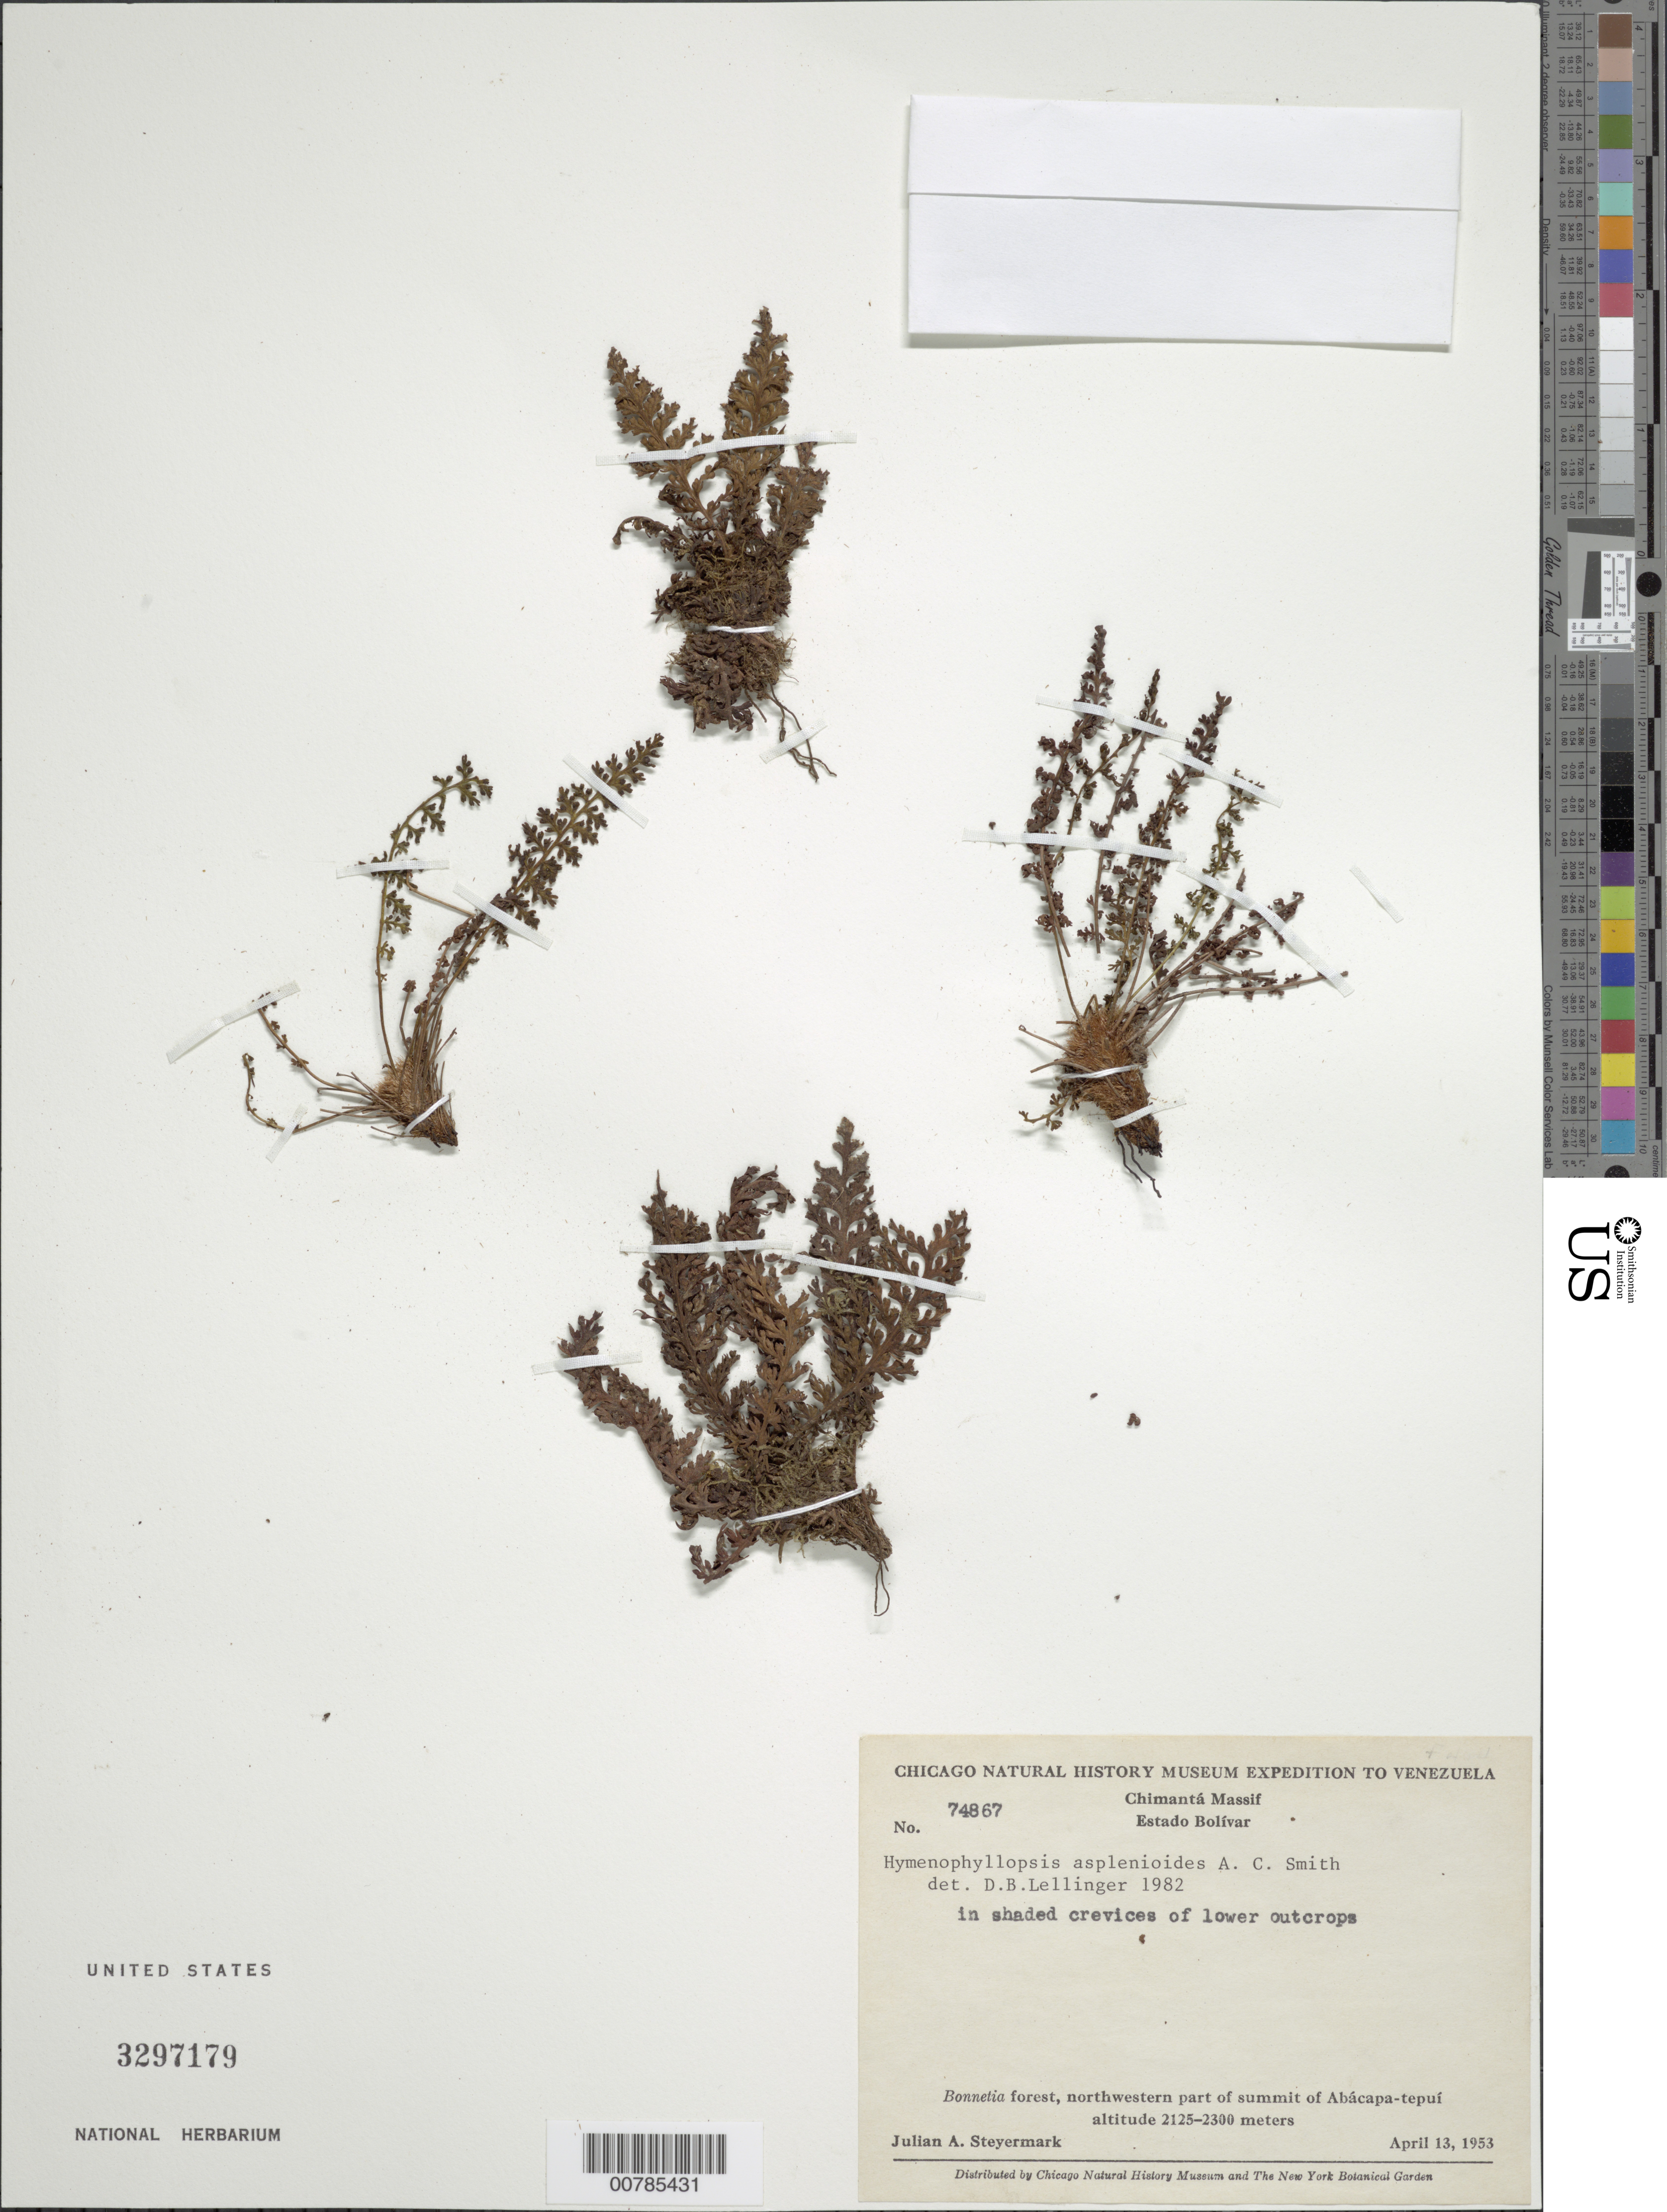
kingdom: Plantae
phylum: Tracheophyta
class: Polypodiopsida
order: Cyatheales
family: Cyatheaceae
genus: Cyathea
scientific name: Cyathea asplenioides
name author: (A.C. Sm.) Christenh.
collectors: J. Steyermark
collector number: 74867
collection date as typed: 13-Apr-53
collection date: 1953-04-13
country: Venezuela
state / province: Bolívar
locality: Chimantá Massif, Abácapa-tepuí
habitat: Bonnetia forest, in shaded crevices of lower outcrops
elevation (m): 2125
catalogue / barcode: US 3297179